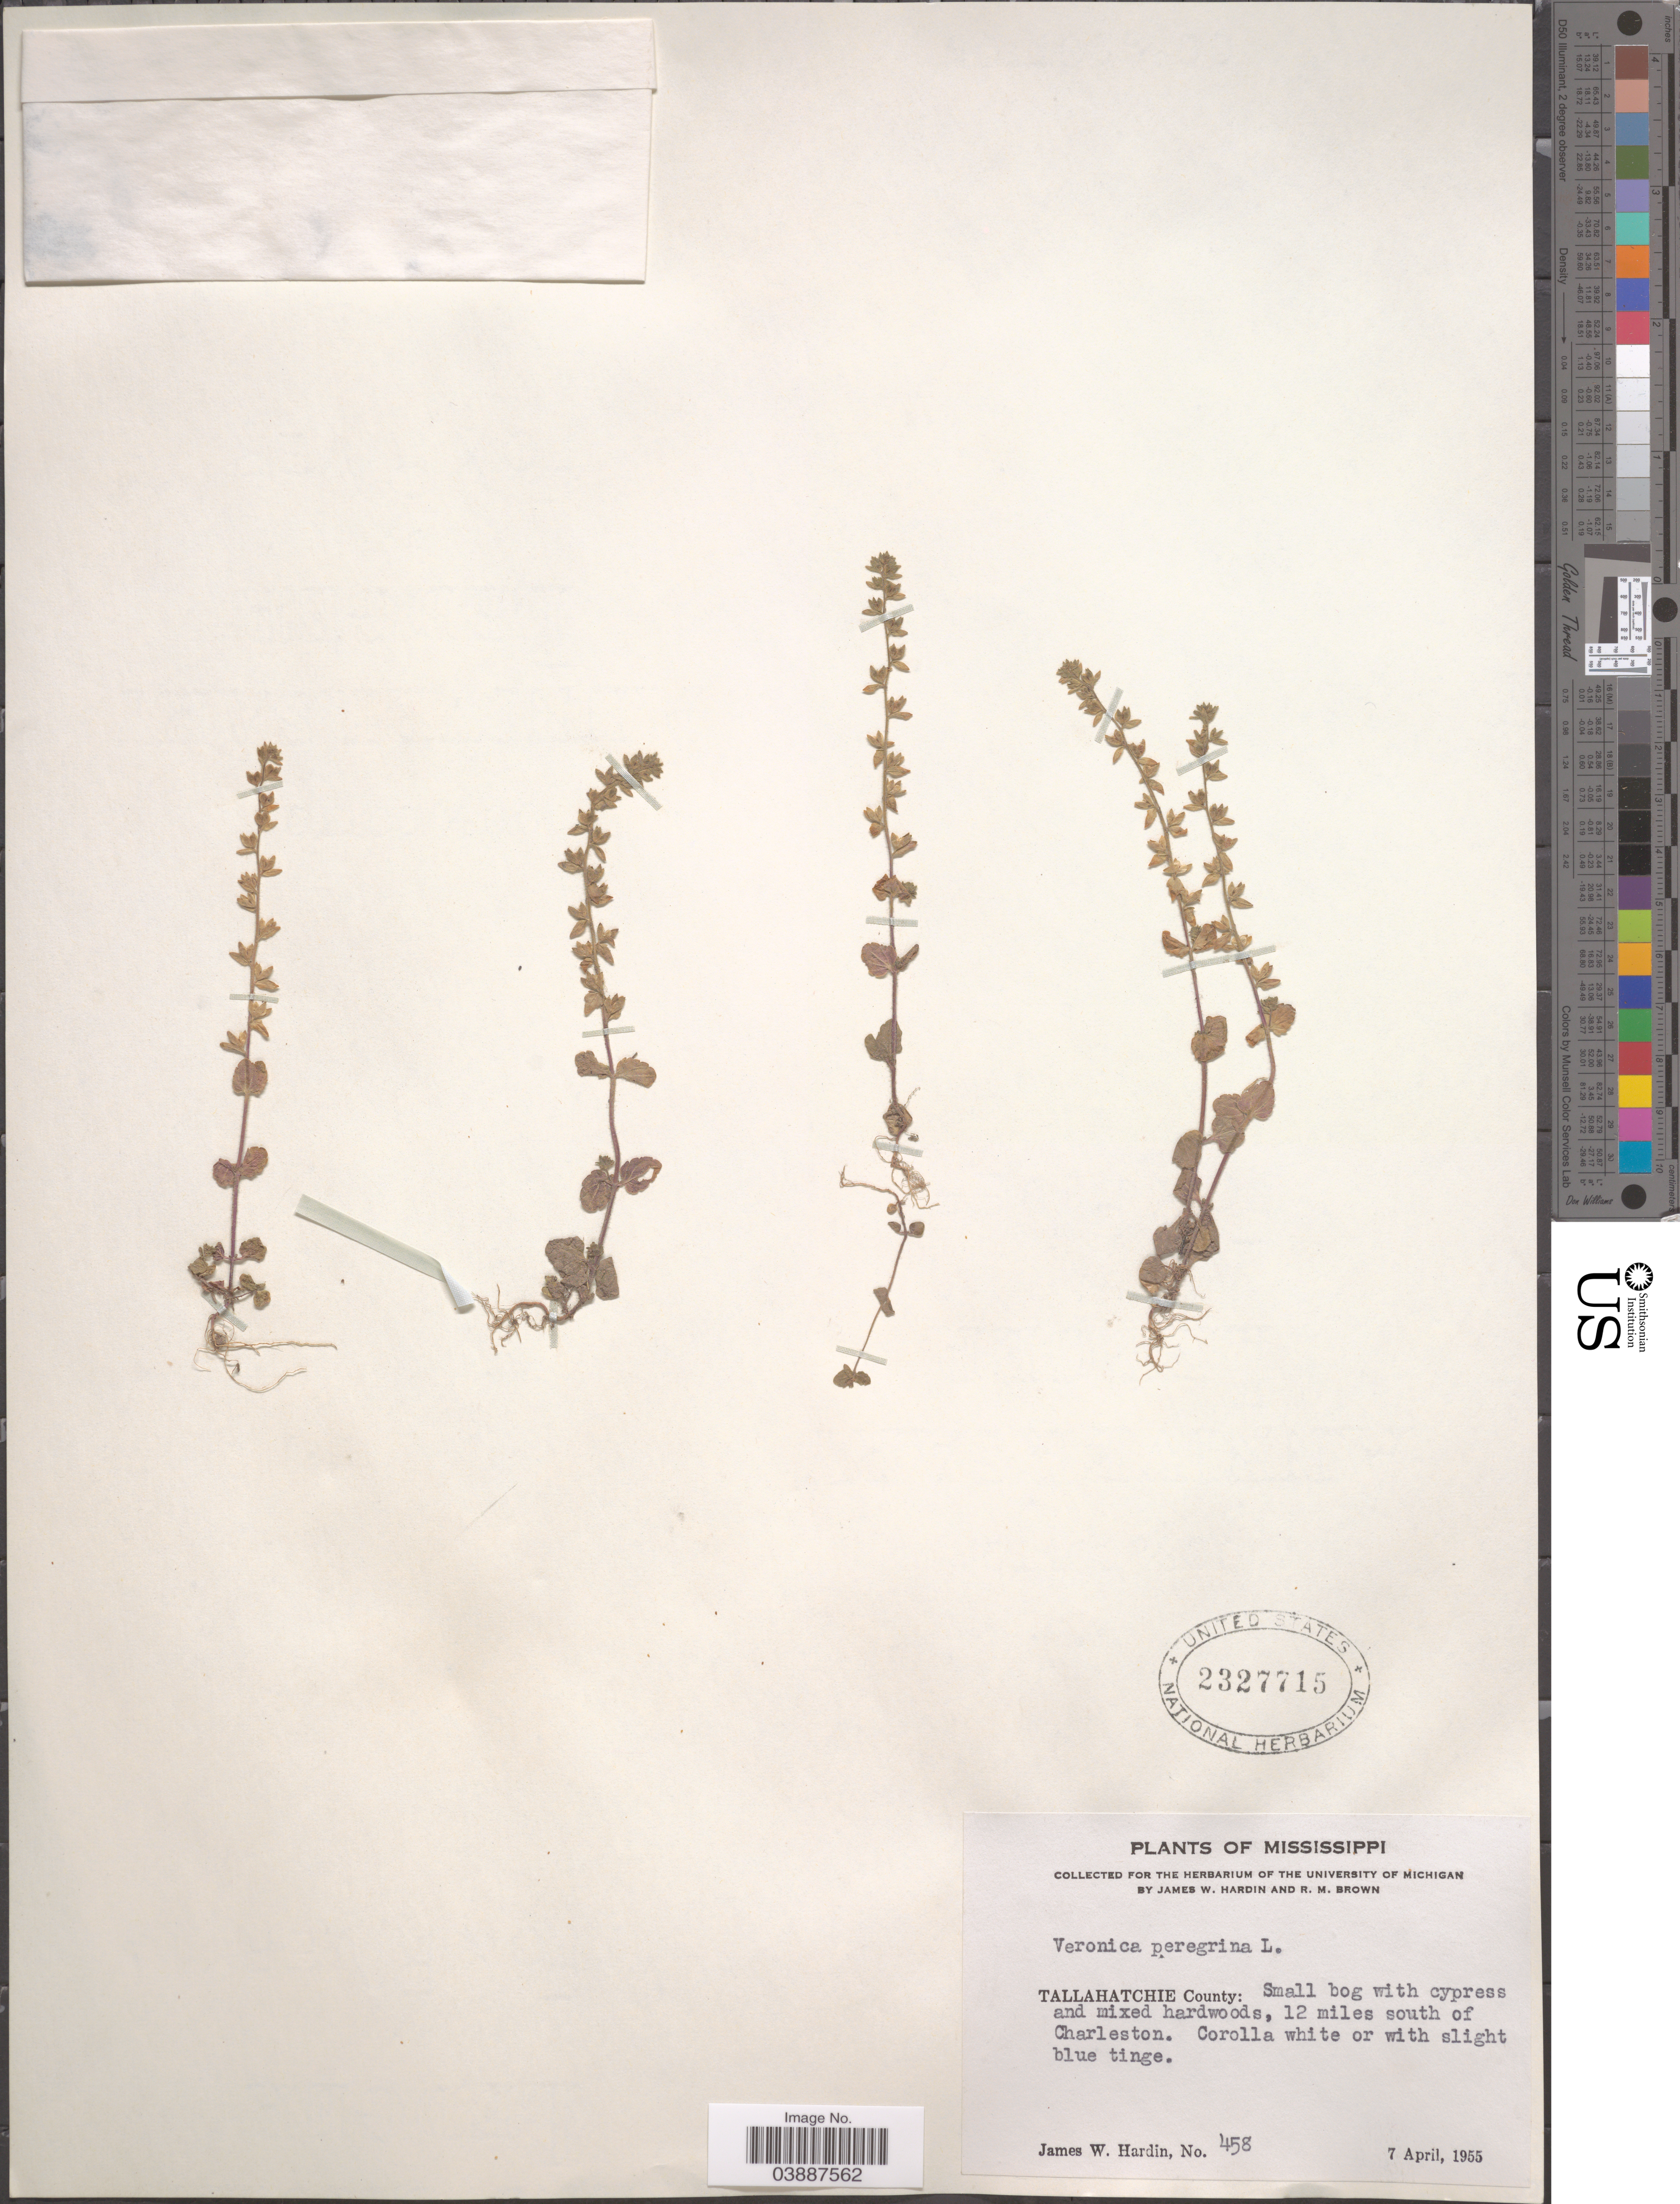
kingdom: Plantae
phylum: Tracheophyta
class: Magnoliopsida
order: Lamiales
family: Plantaginaceae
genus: Veronica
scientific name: Veronica peregrina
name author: L.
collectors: J. W. Hardin & R. Brown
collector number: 458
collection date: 1955-04-07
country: United States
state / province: Mississippi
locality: Tallahatchie County: 12 miles south of Charleston.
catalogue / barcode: US 2327715